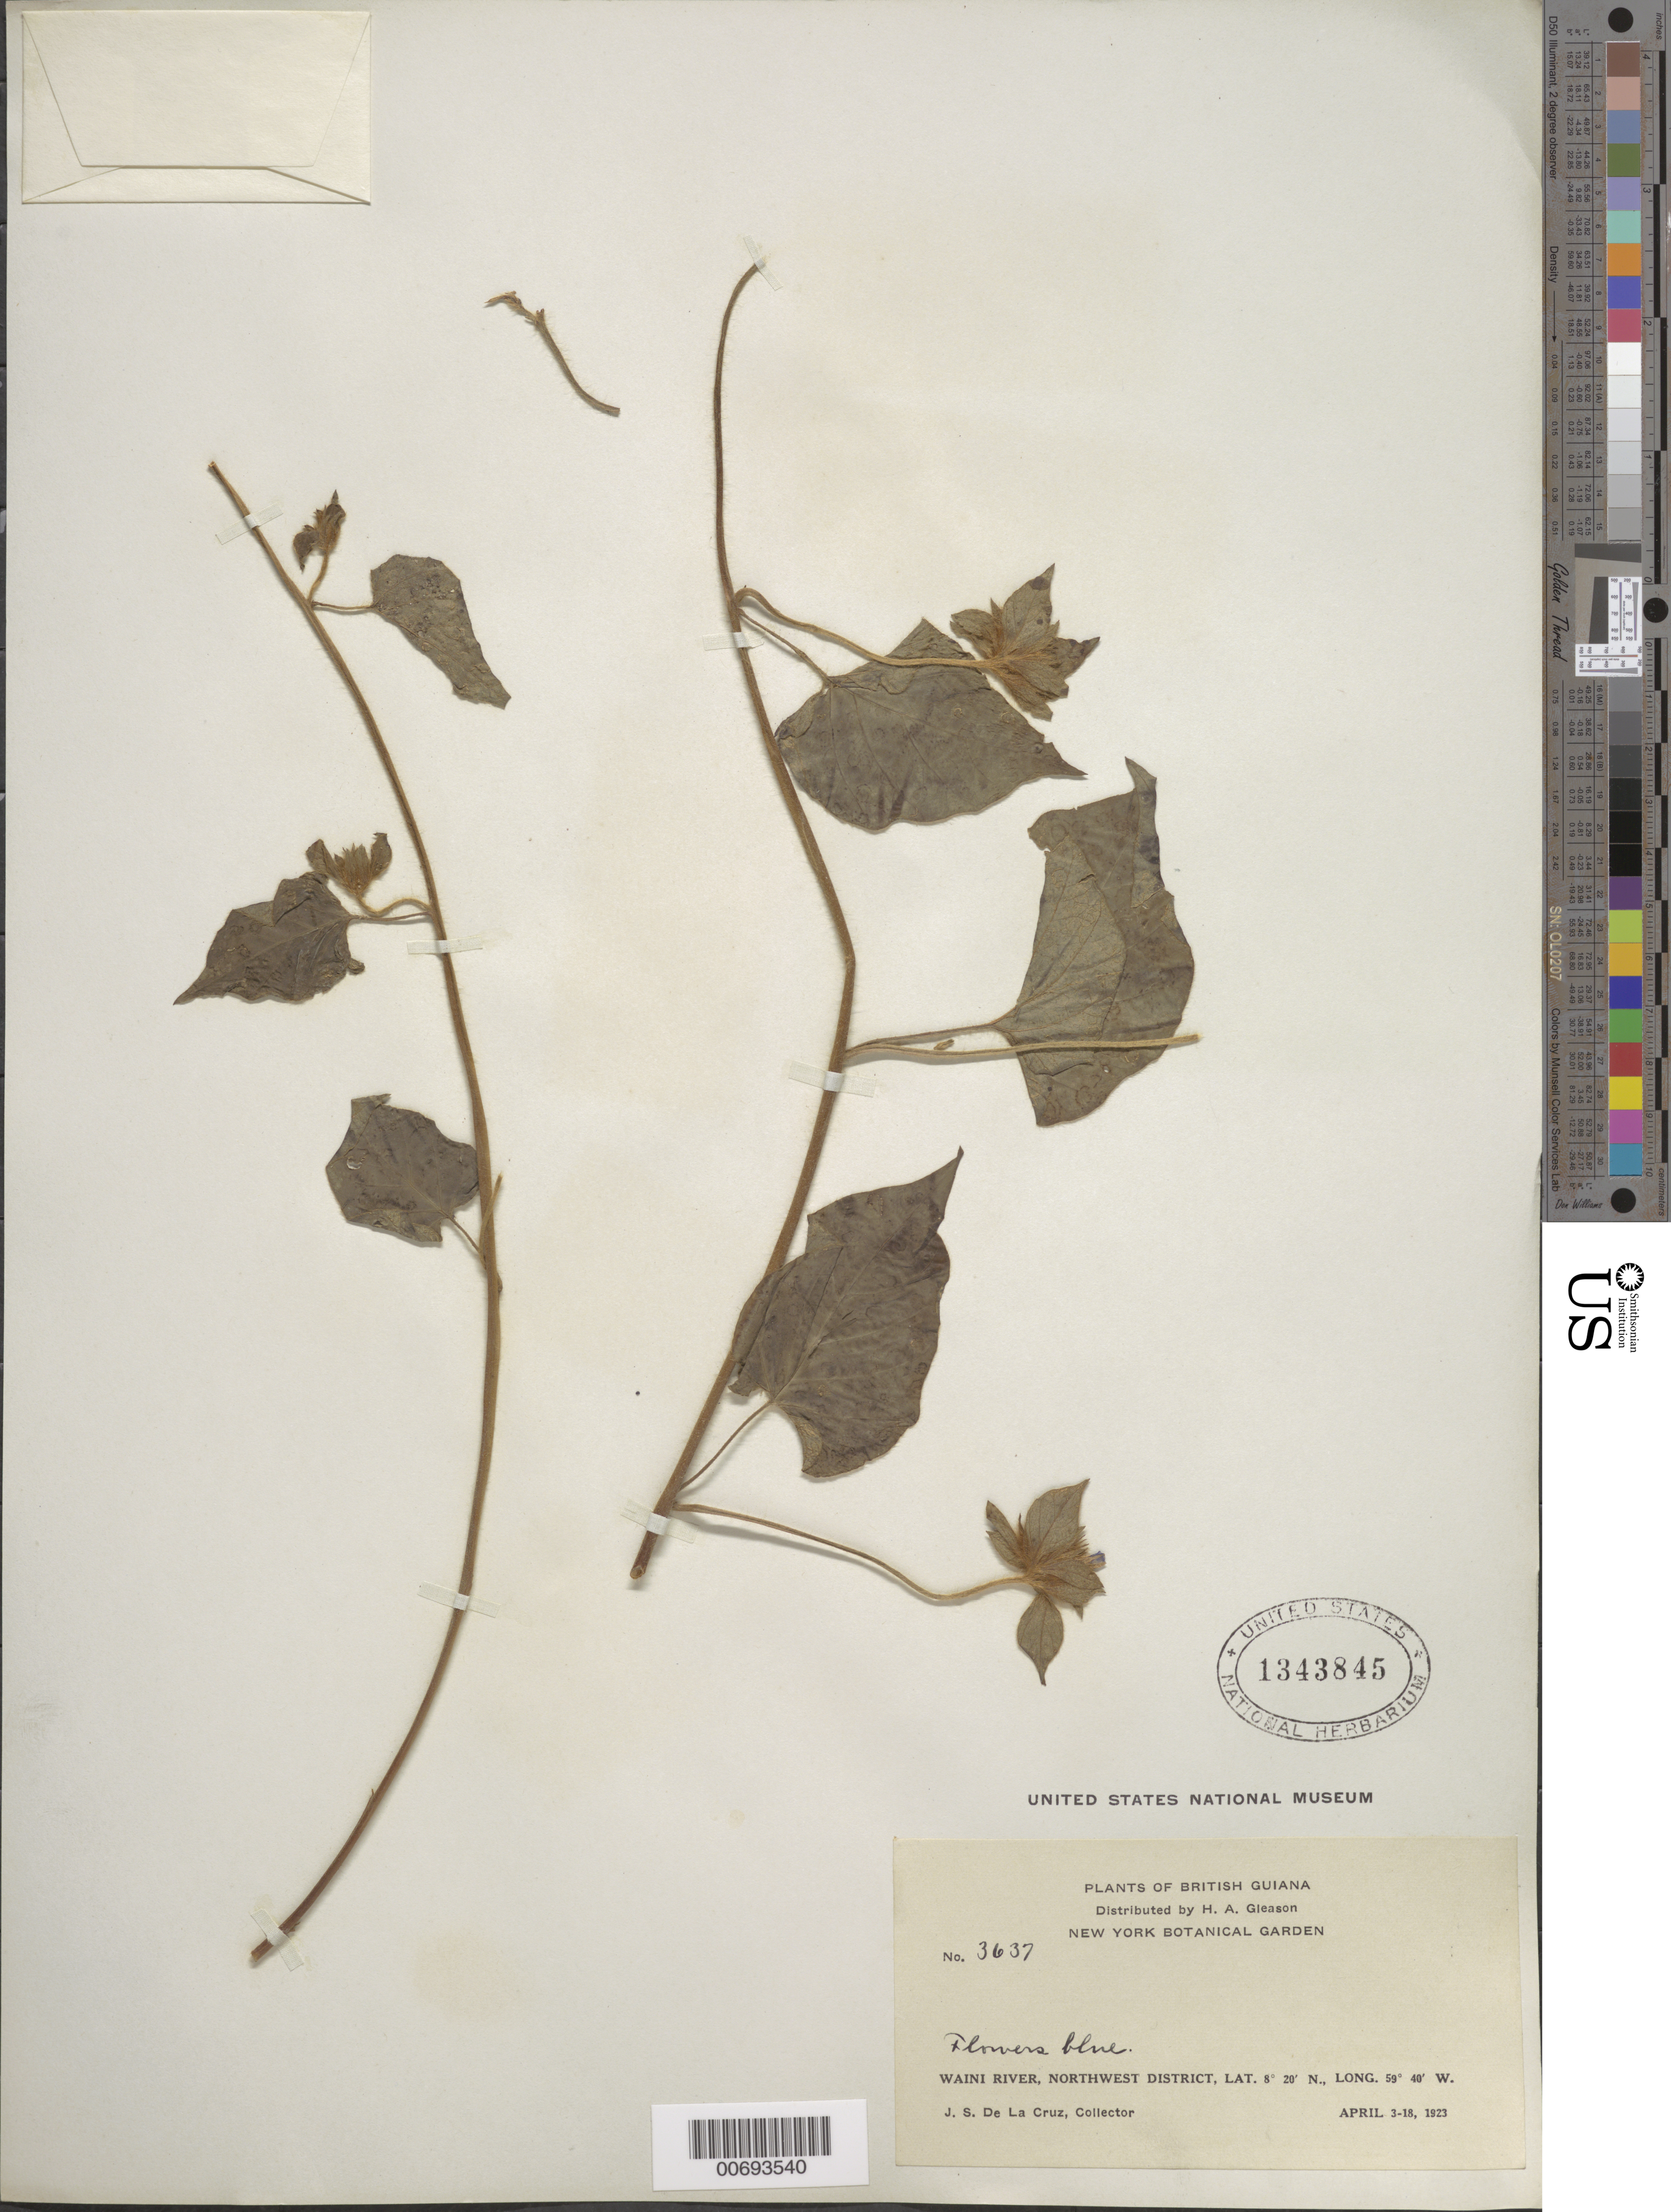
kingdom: Plantae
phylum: Tracheophyta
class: Magnoliopsida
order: Solanales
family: Convolvulaceae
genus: Jacquemontia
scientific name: Jacquemontia sp.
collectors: J. S. de la Cruz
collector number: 3637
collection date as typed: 3-Apr-23 to 18-Apr-23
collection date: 1923-04-03/1923-04-18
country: Guyana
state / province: Barima-Waini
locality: Waini R., NW District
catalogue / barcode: US 1343845